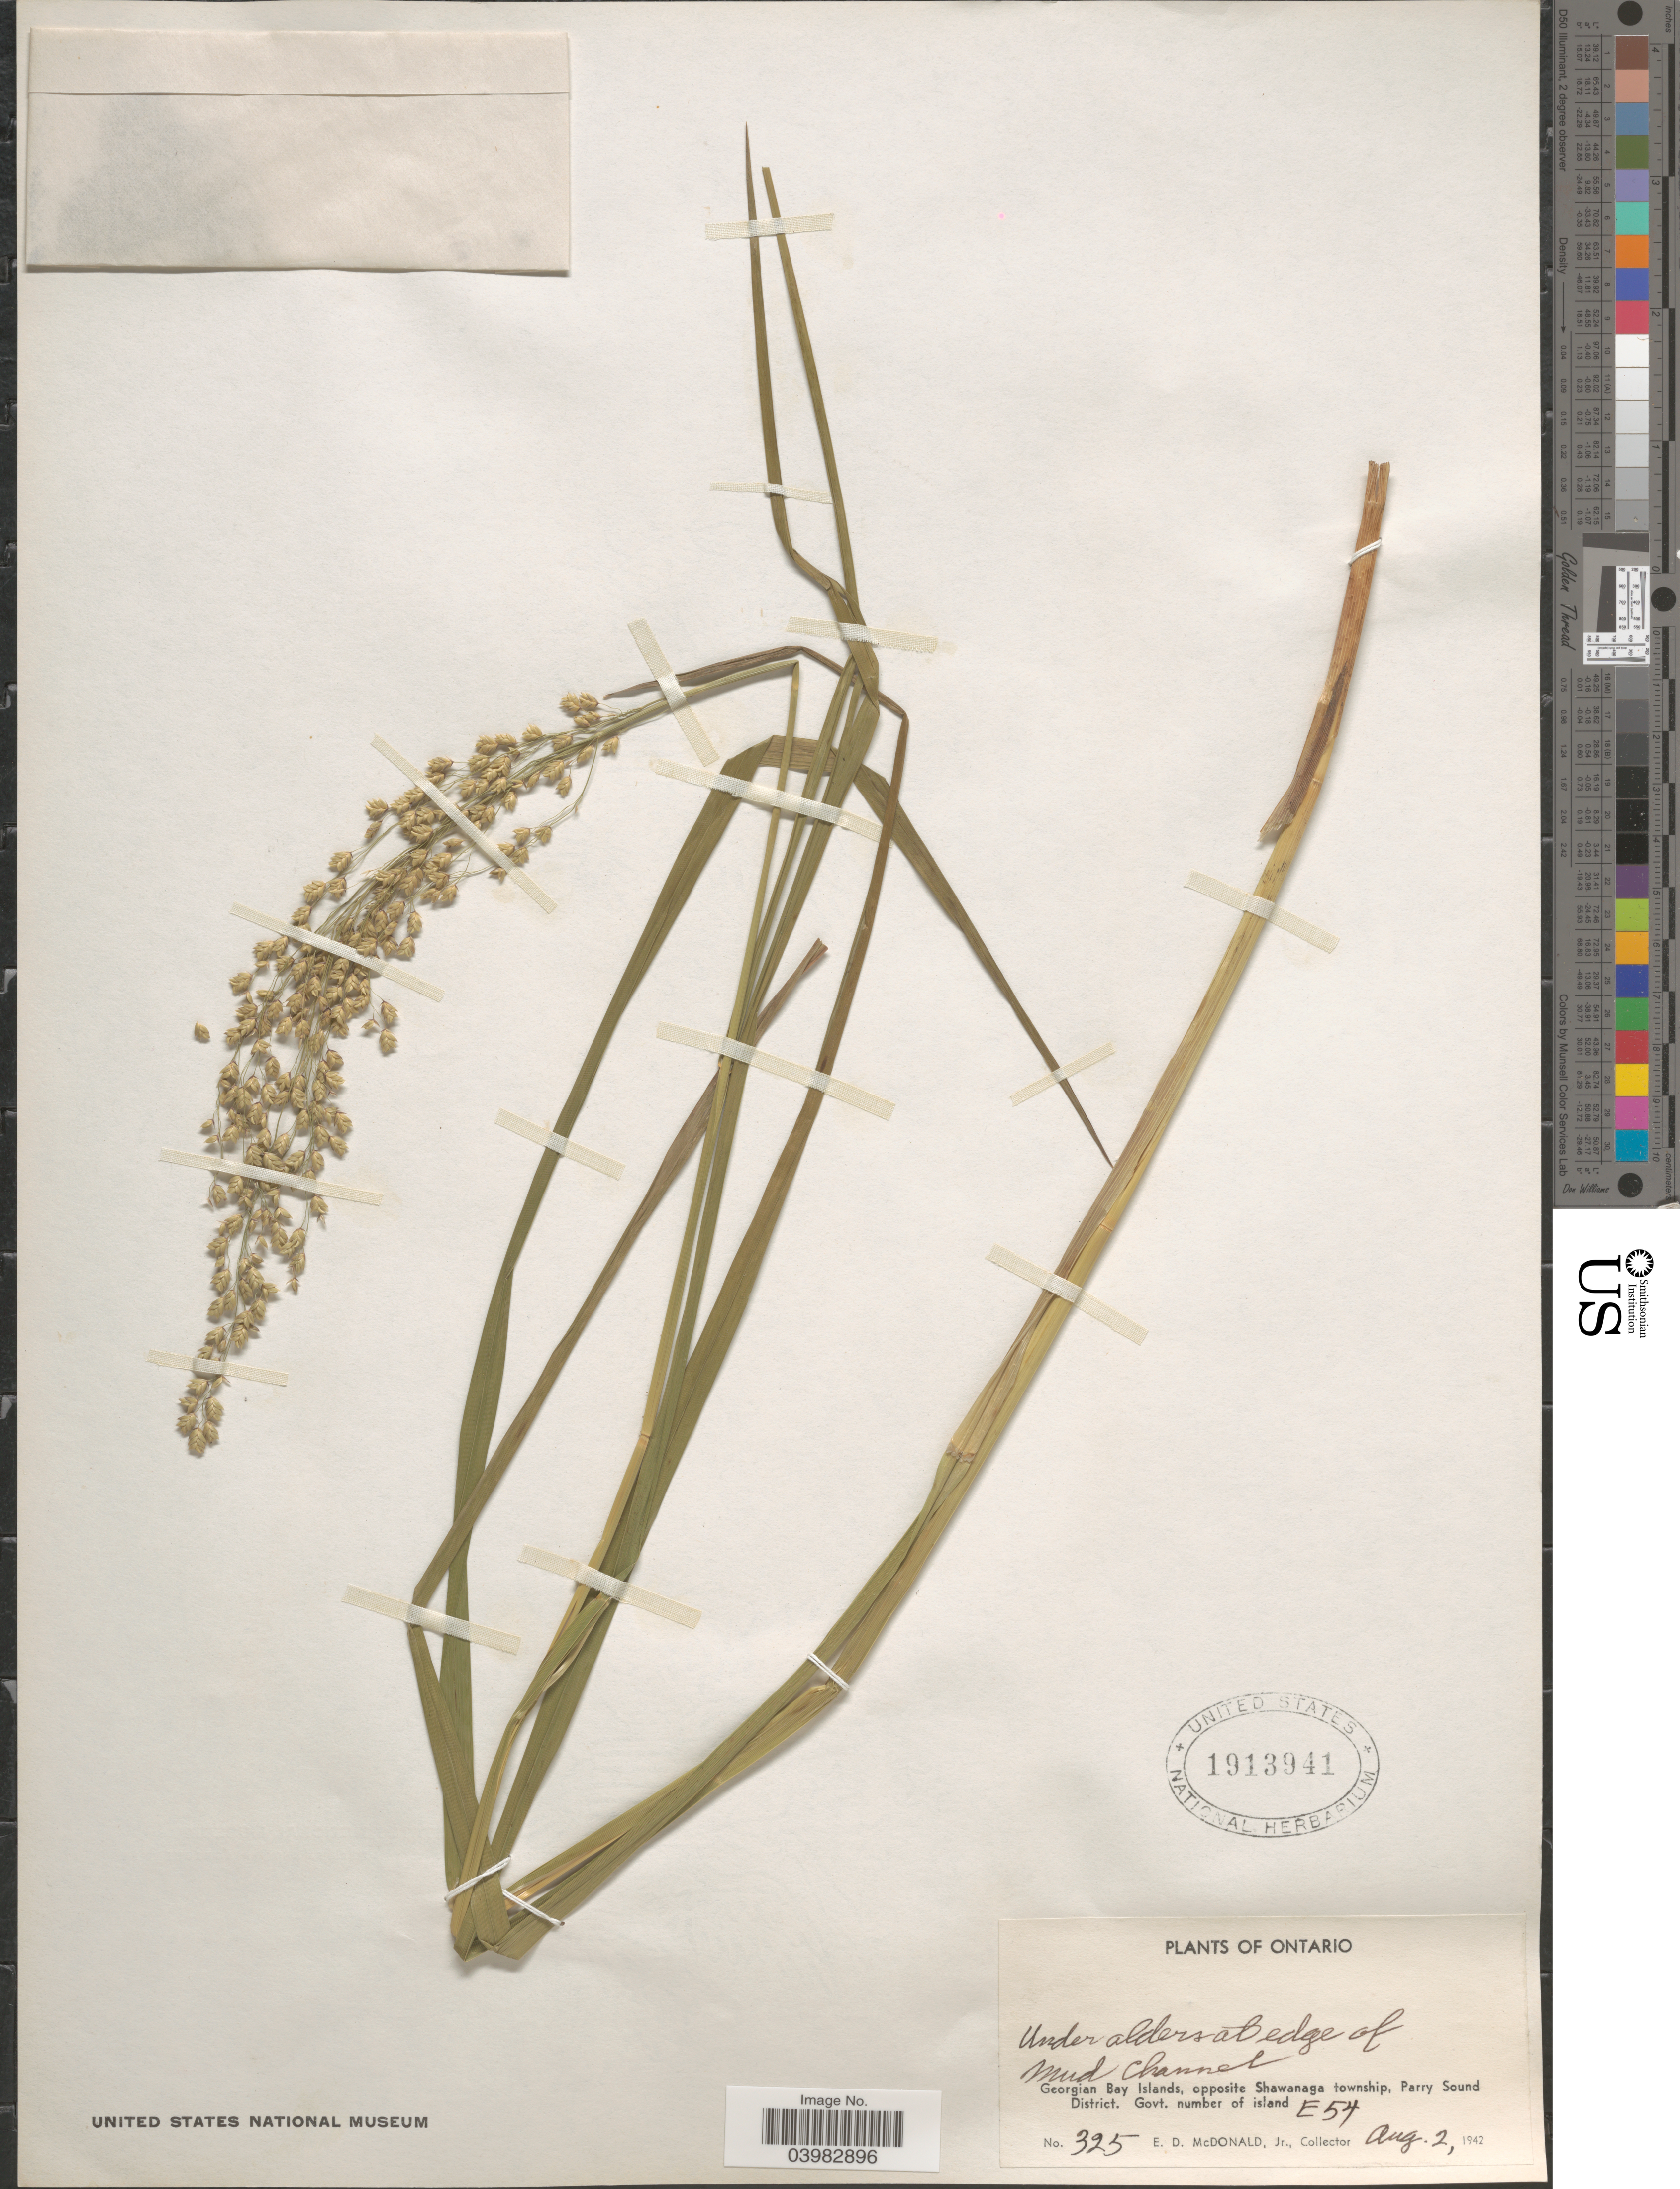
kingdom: Plantae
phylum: Tracheophyta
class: Liliopsida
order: Poales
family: Poaceae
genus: Glyceria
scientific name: Glyceria canadensis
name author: (Michx.) Trin.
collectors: E. D. McDonald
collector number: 325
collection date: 1942-08-02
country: Canada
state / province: Ontario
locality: Georgian Bay Islands, opposite Shawanaga township, Parry Sound District. Govt. number of island E54.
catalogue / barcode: US 1913941